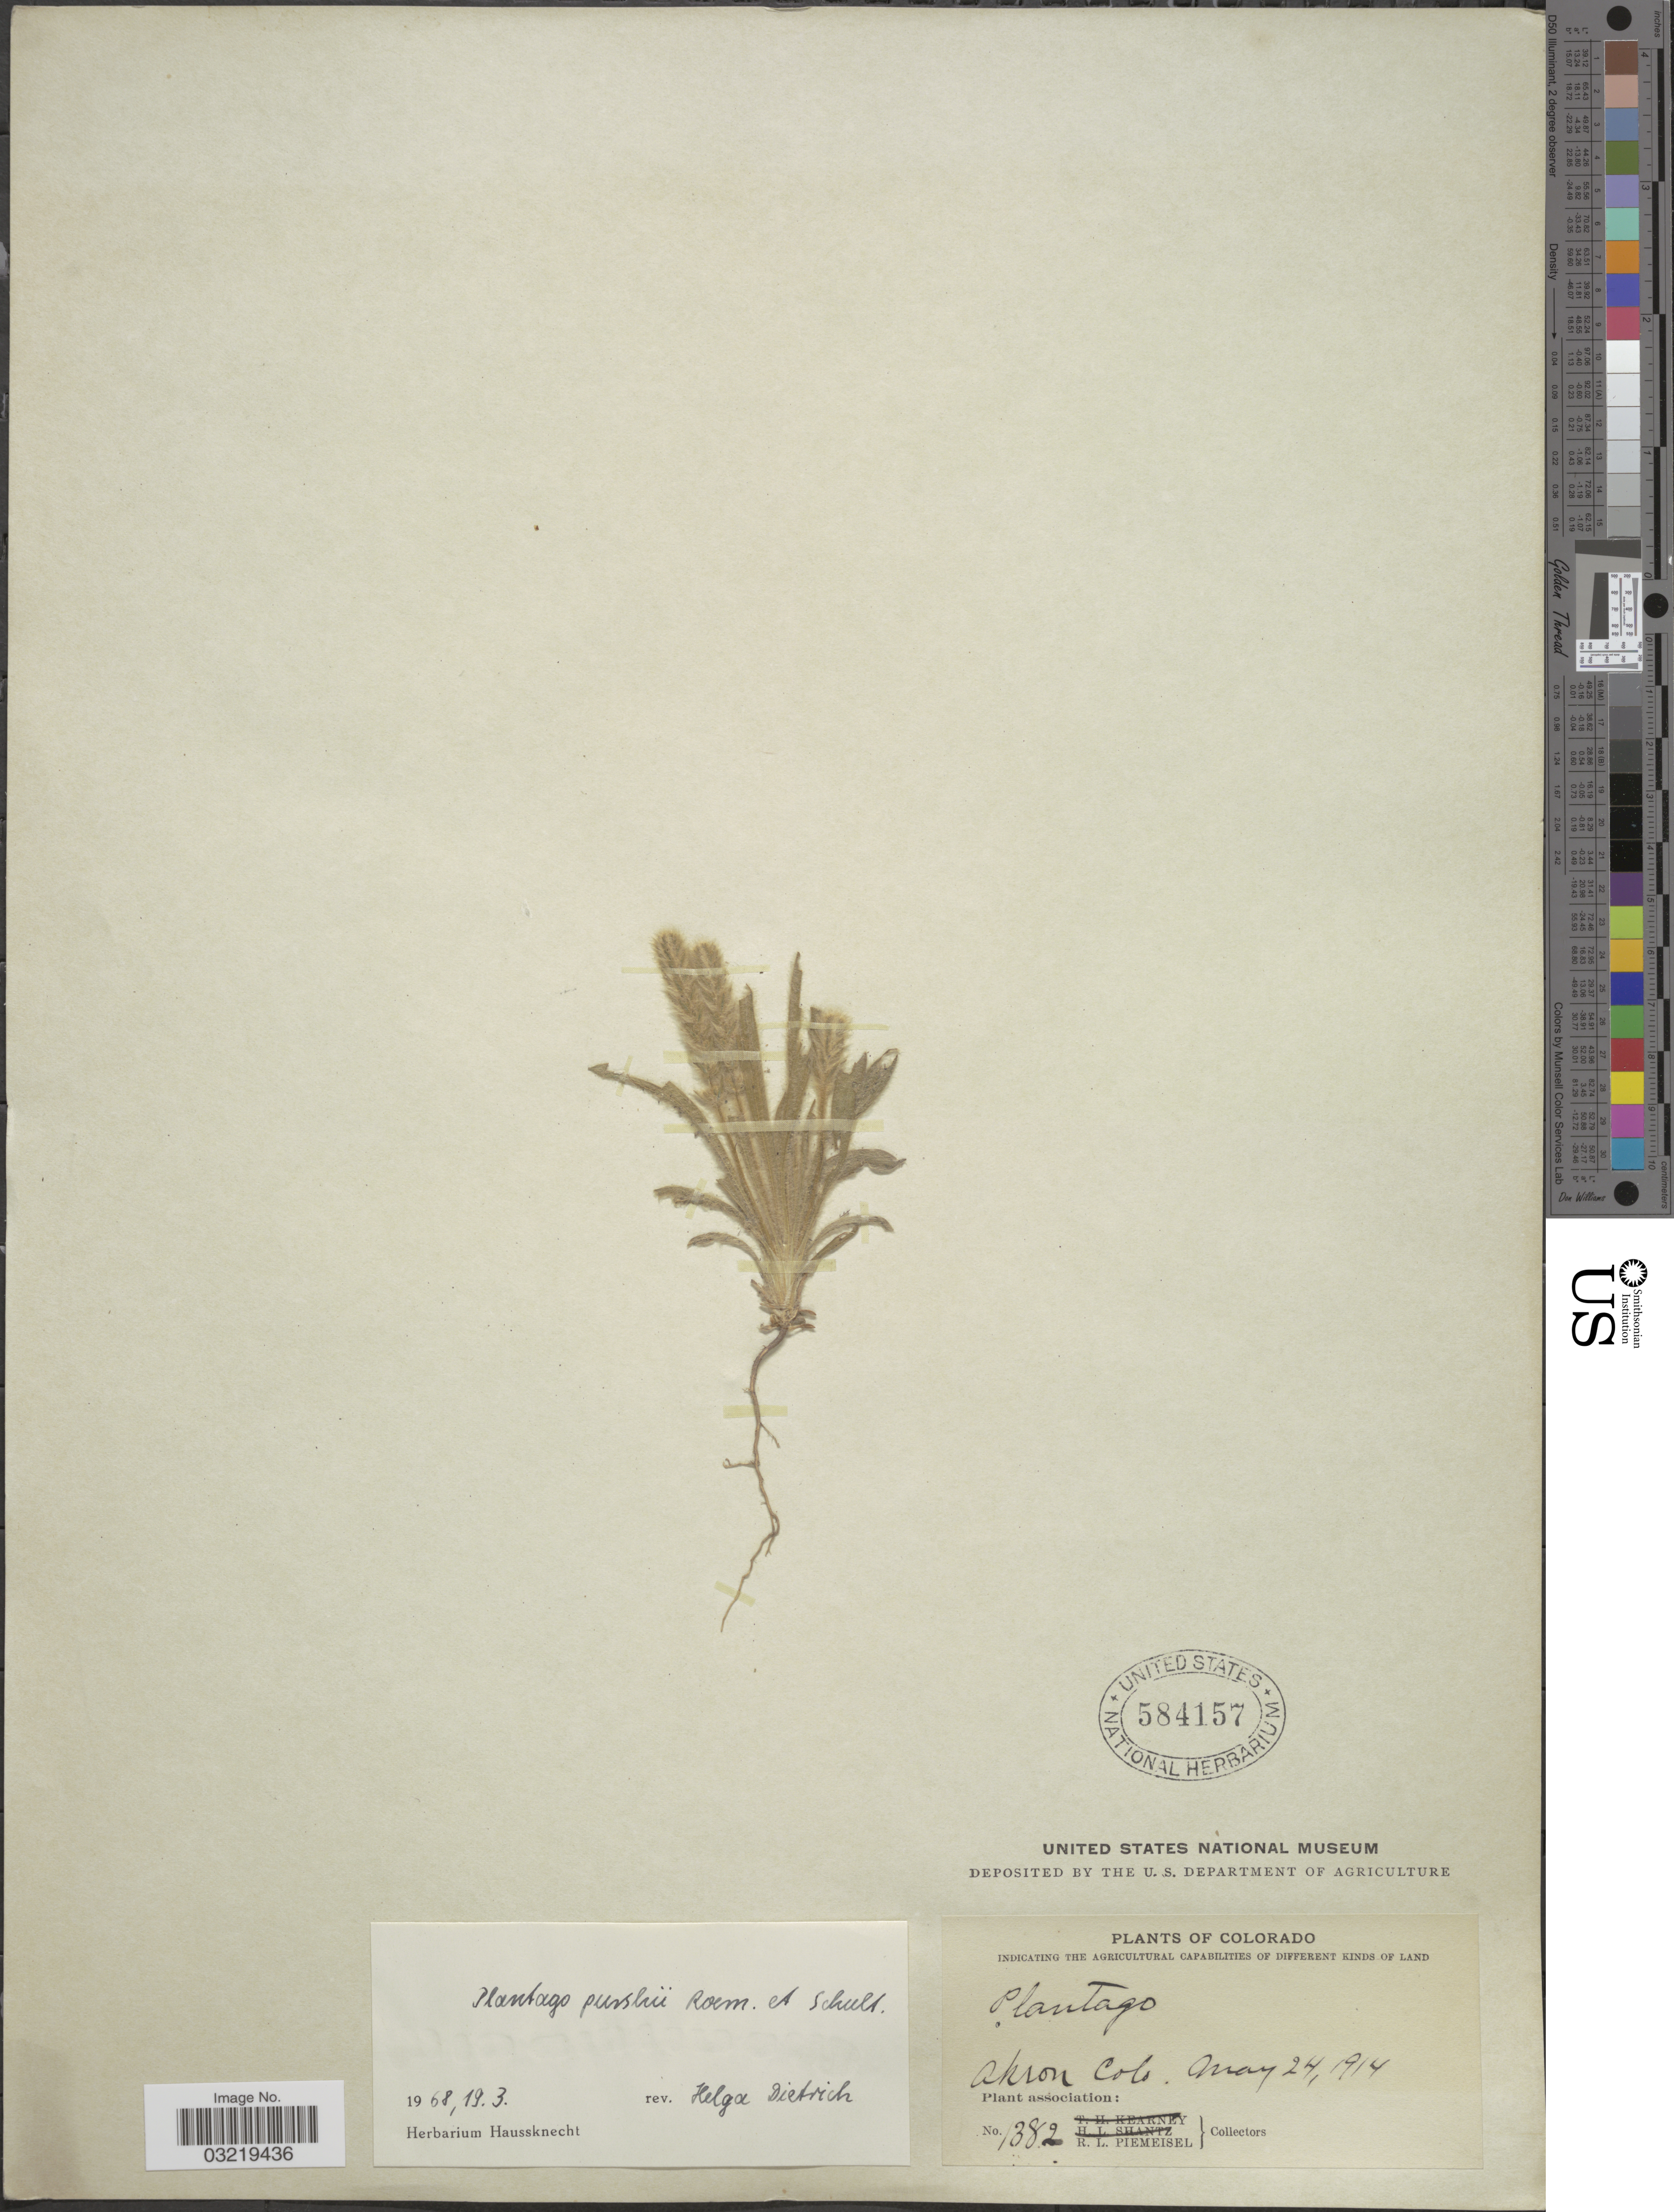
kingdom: Plantae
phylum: Tracheophyta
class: Magnoliopsida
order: Lamiales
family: Plantaginaceae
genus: Plantago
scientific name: Plantago patagonica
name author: Jacq.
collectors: R. L. Piemeisel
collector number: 1382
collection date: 1914-05-24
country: United States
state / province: Colorado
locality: Akron.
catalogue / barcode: US 584157